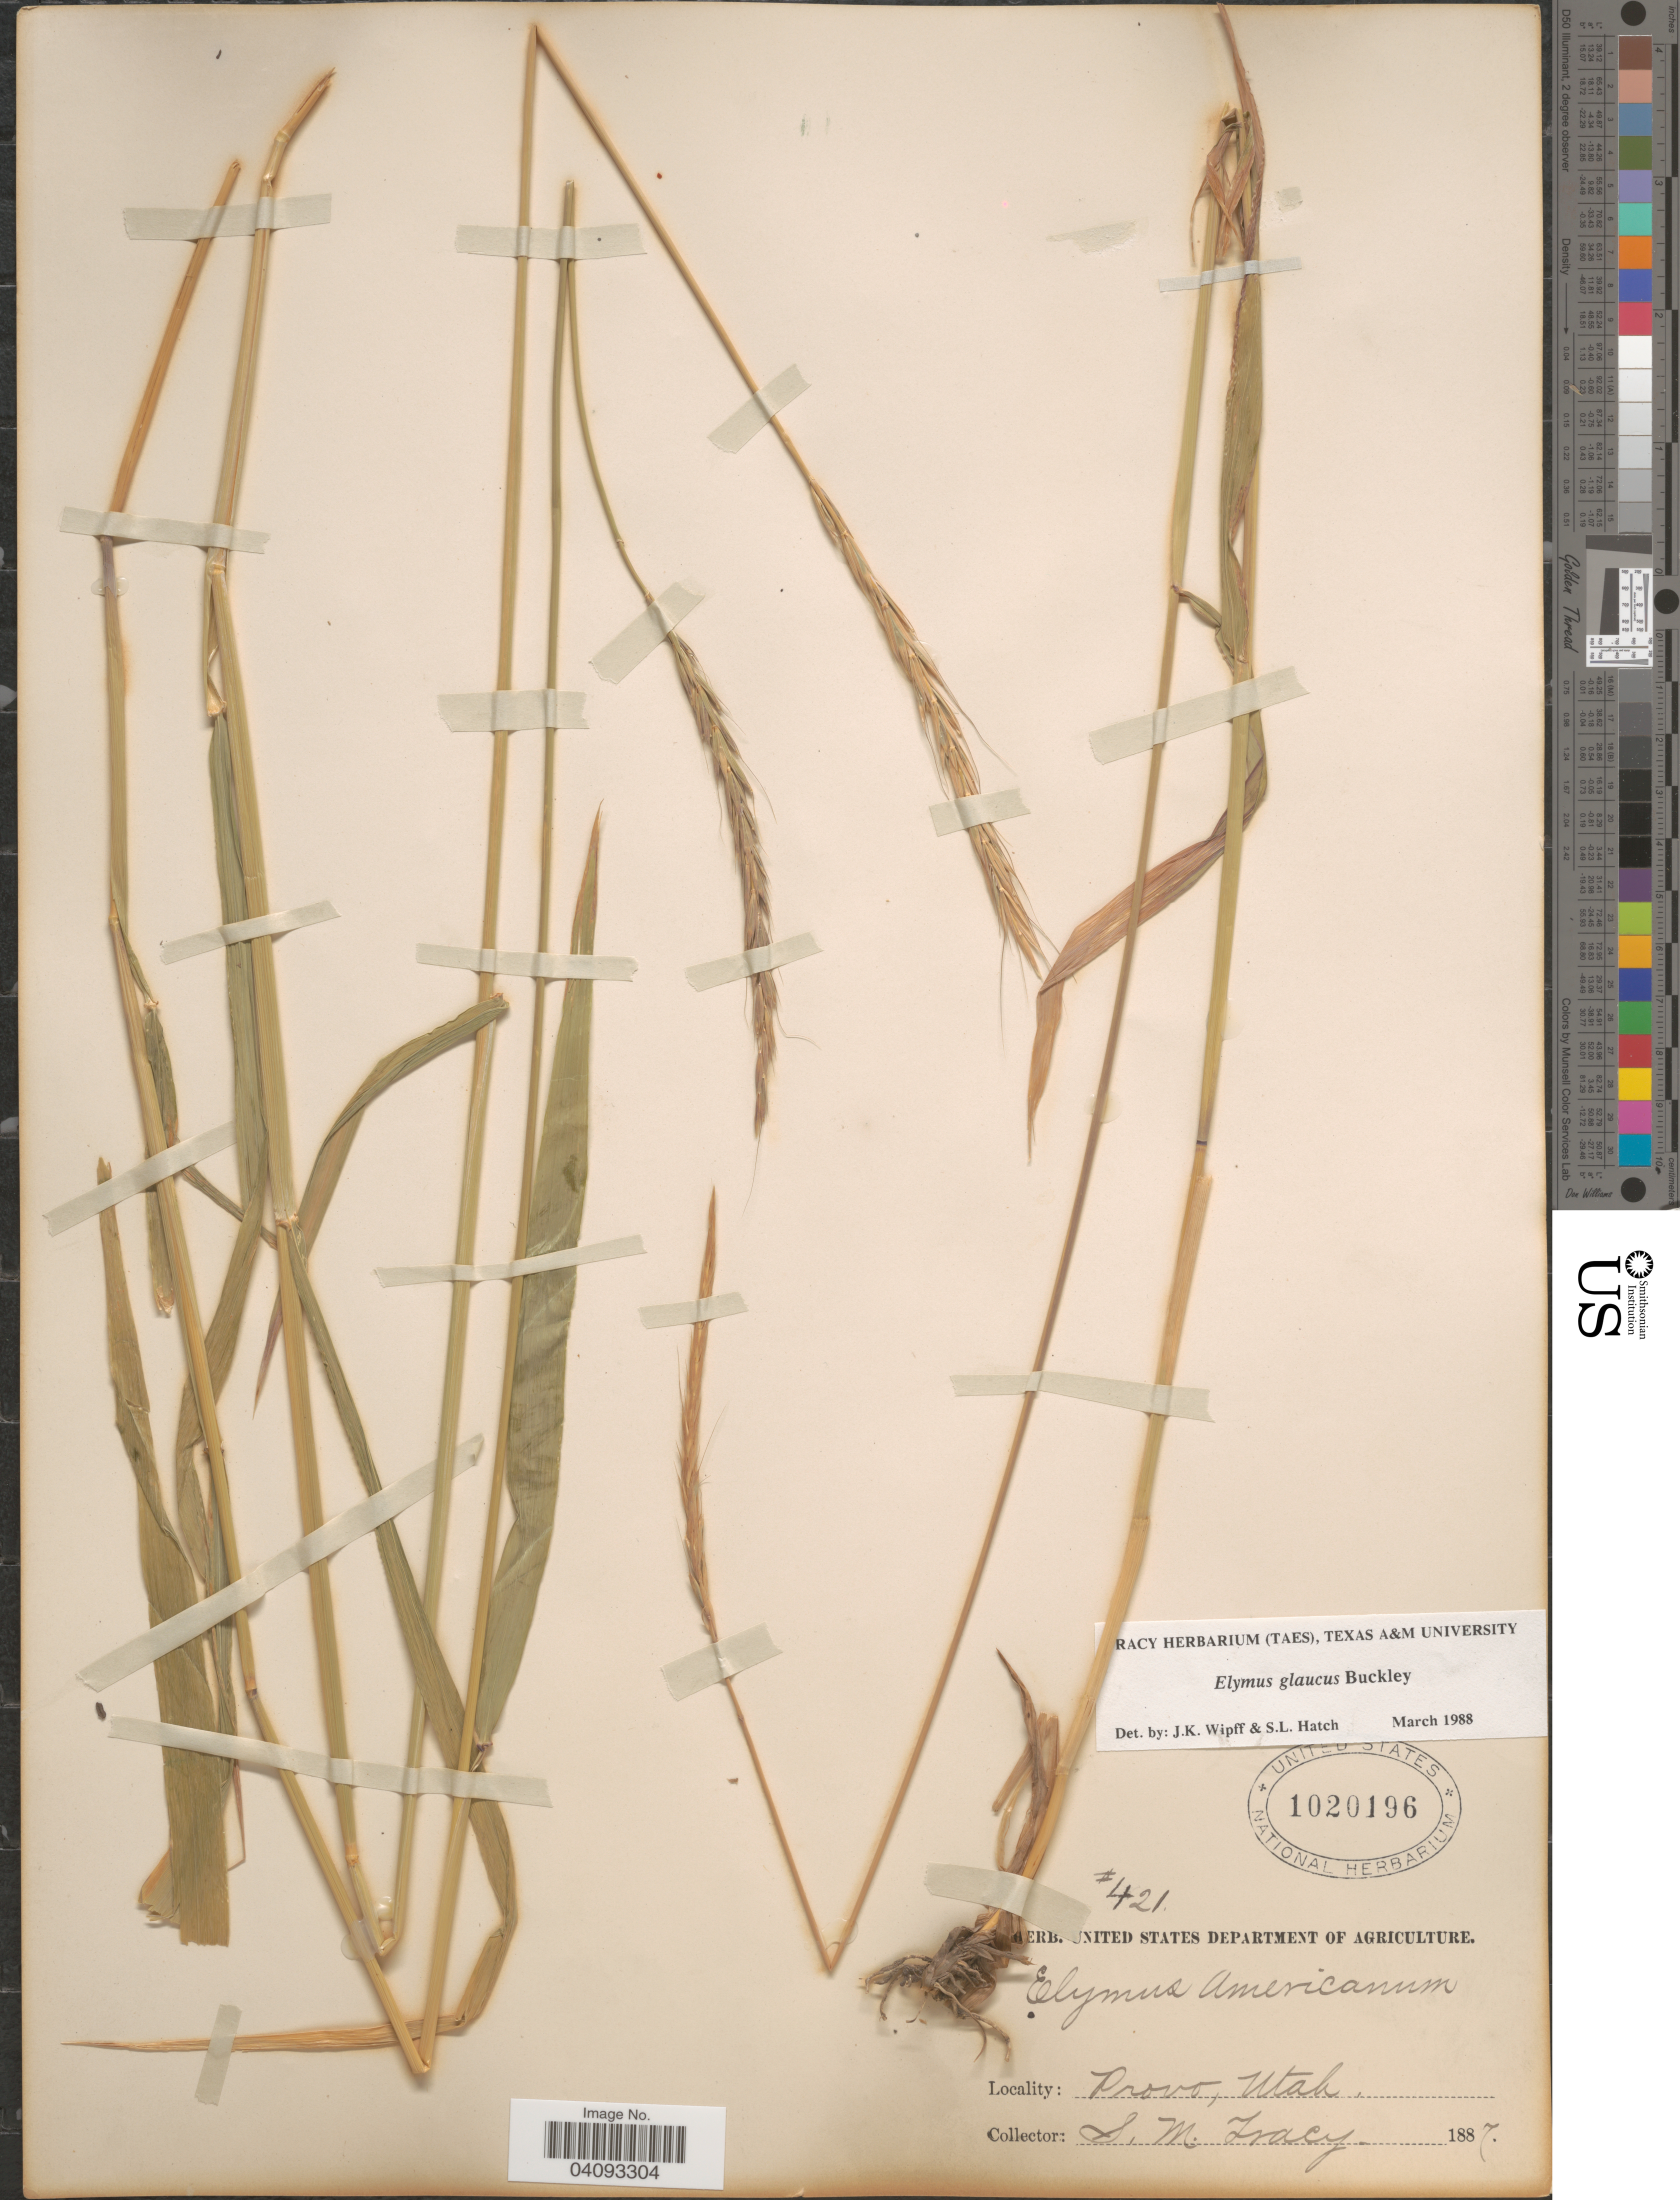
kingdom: Plantae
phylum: Tracheophyta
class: Liliopsida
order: Poales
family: Poaceae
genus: Elymus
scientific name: Elymus glaucus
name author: Buckley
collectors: S. M. Tracy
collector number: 421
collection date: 1887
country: United States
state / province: Utah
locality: Provo.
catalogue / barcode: US 1020196